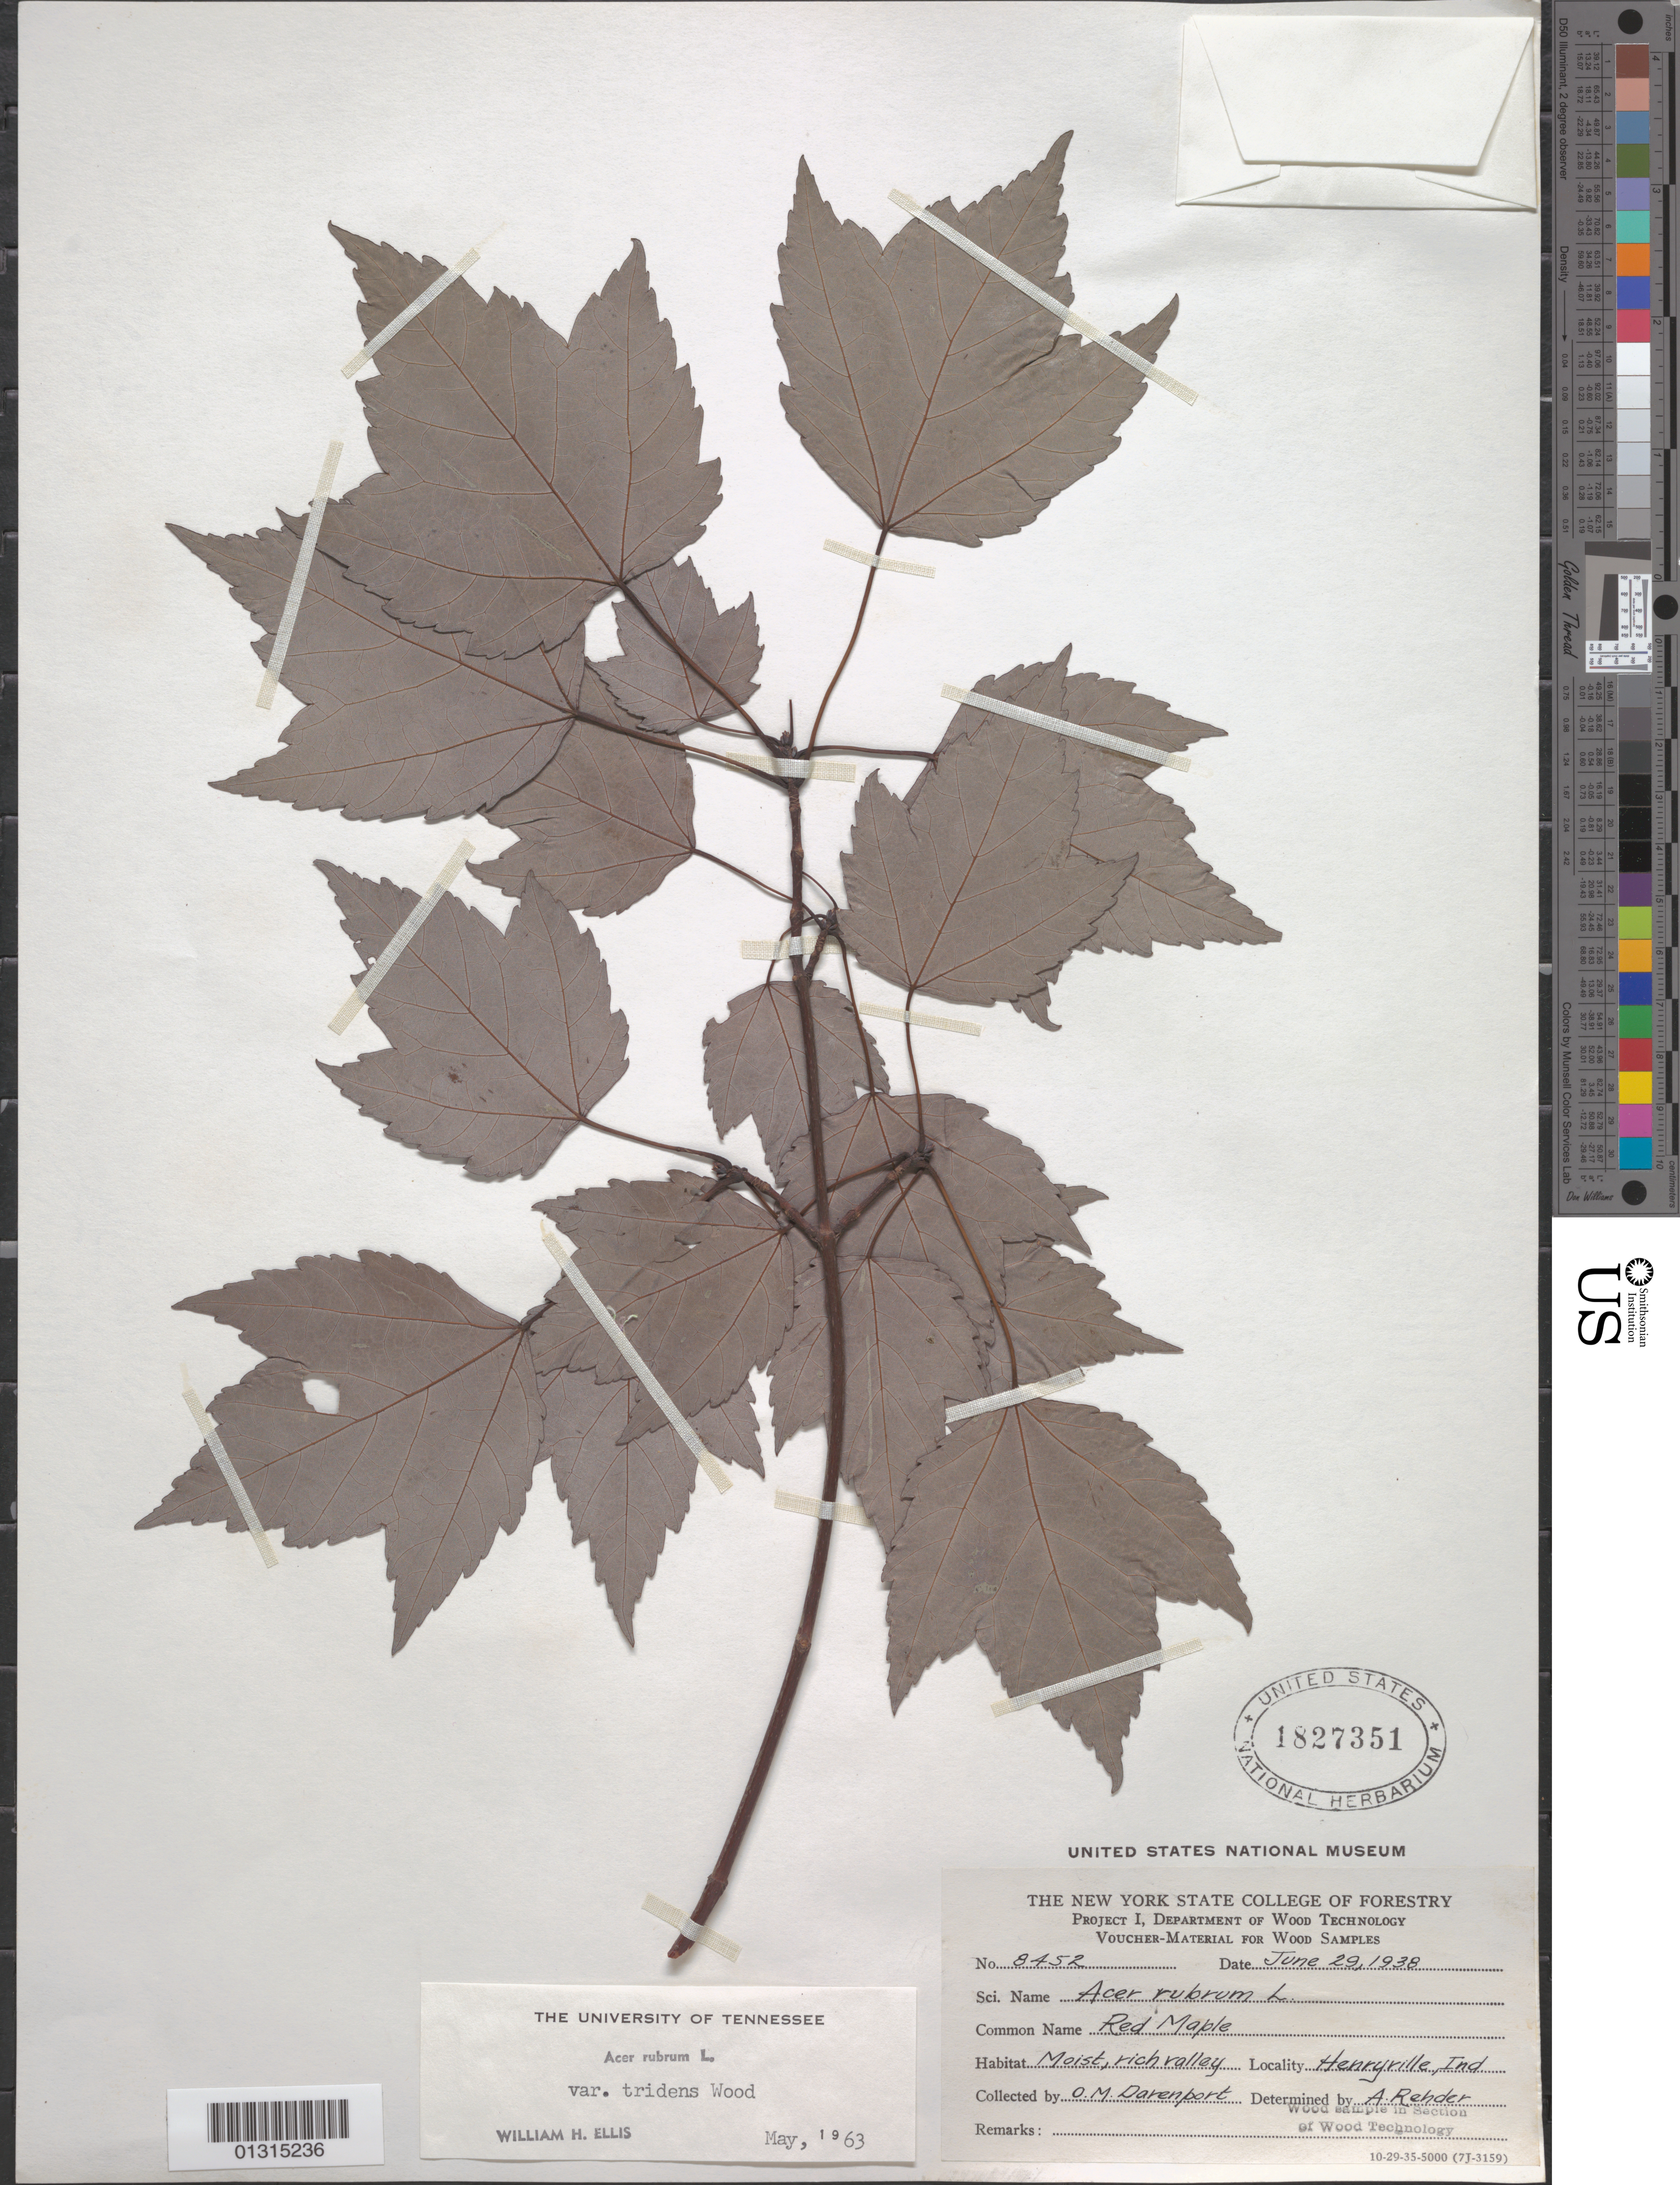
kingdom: Plantae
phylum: Tracheophyta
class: Magnoliopsida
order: Sapindales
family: Sapindaceae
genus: Acer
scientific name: Acer rubrum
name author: L.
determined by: Ellis, W. H.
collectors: O. M. Davenport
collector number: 8452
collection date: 1938-06-29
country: United States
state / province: Indiana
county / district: Clark County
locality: Henryville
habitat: Moist rich valley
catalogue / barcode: US 1827351